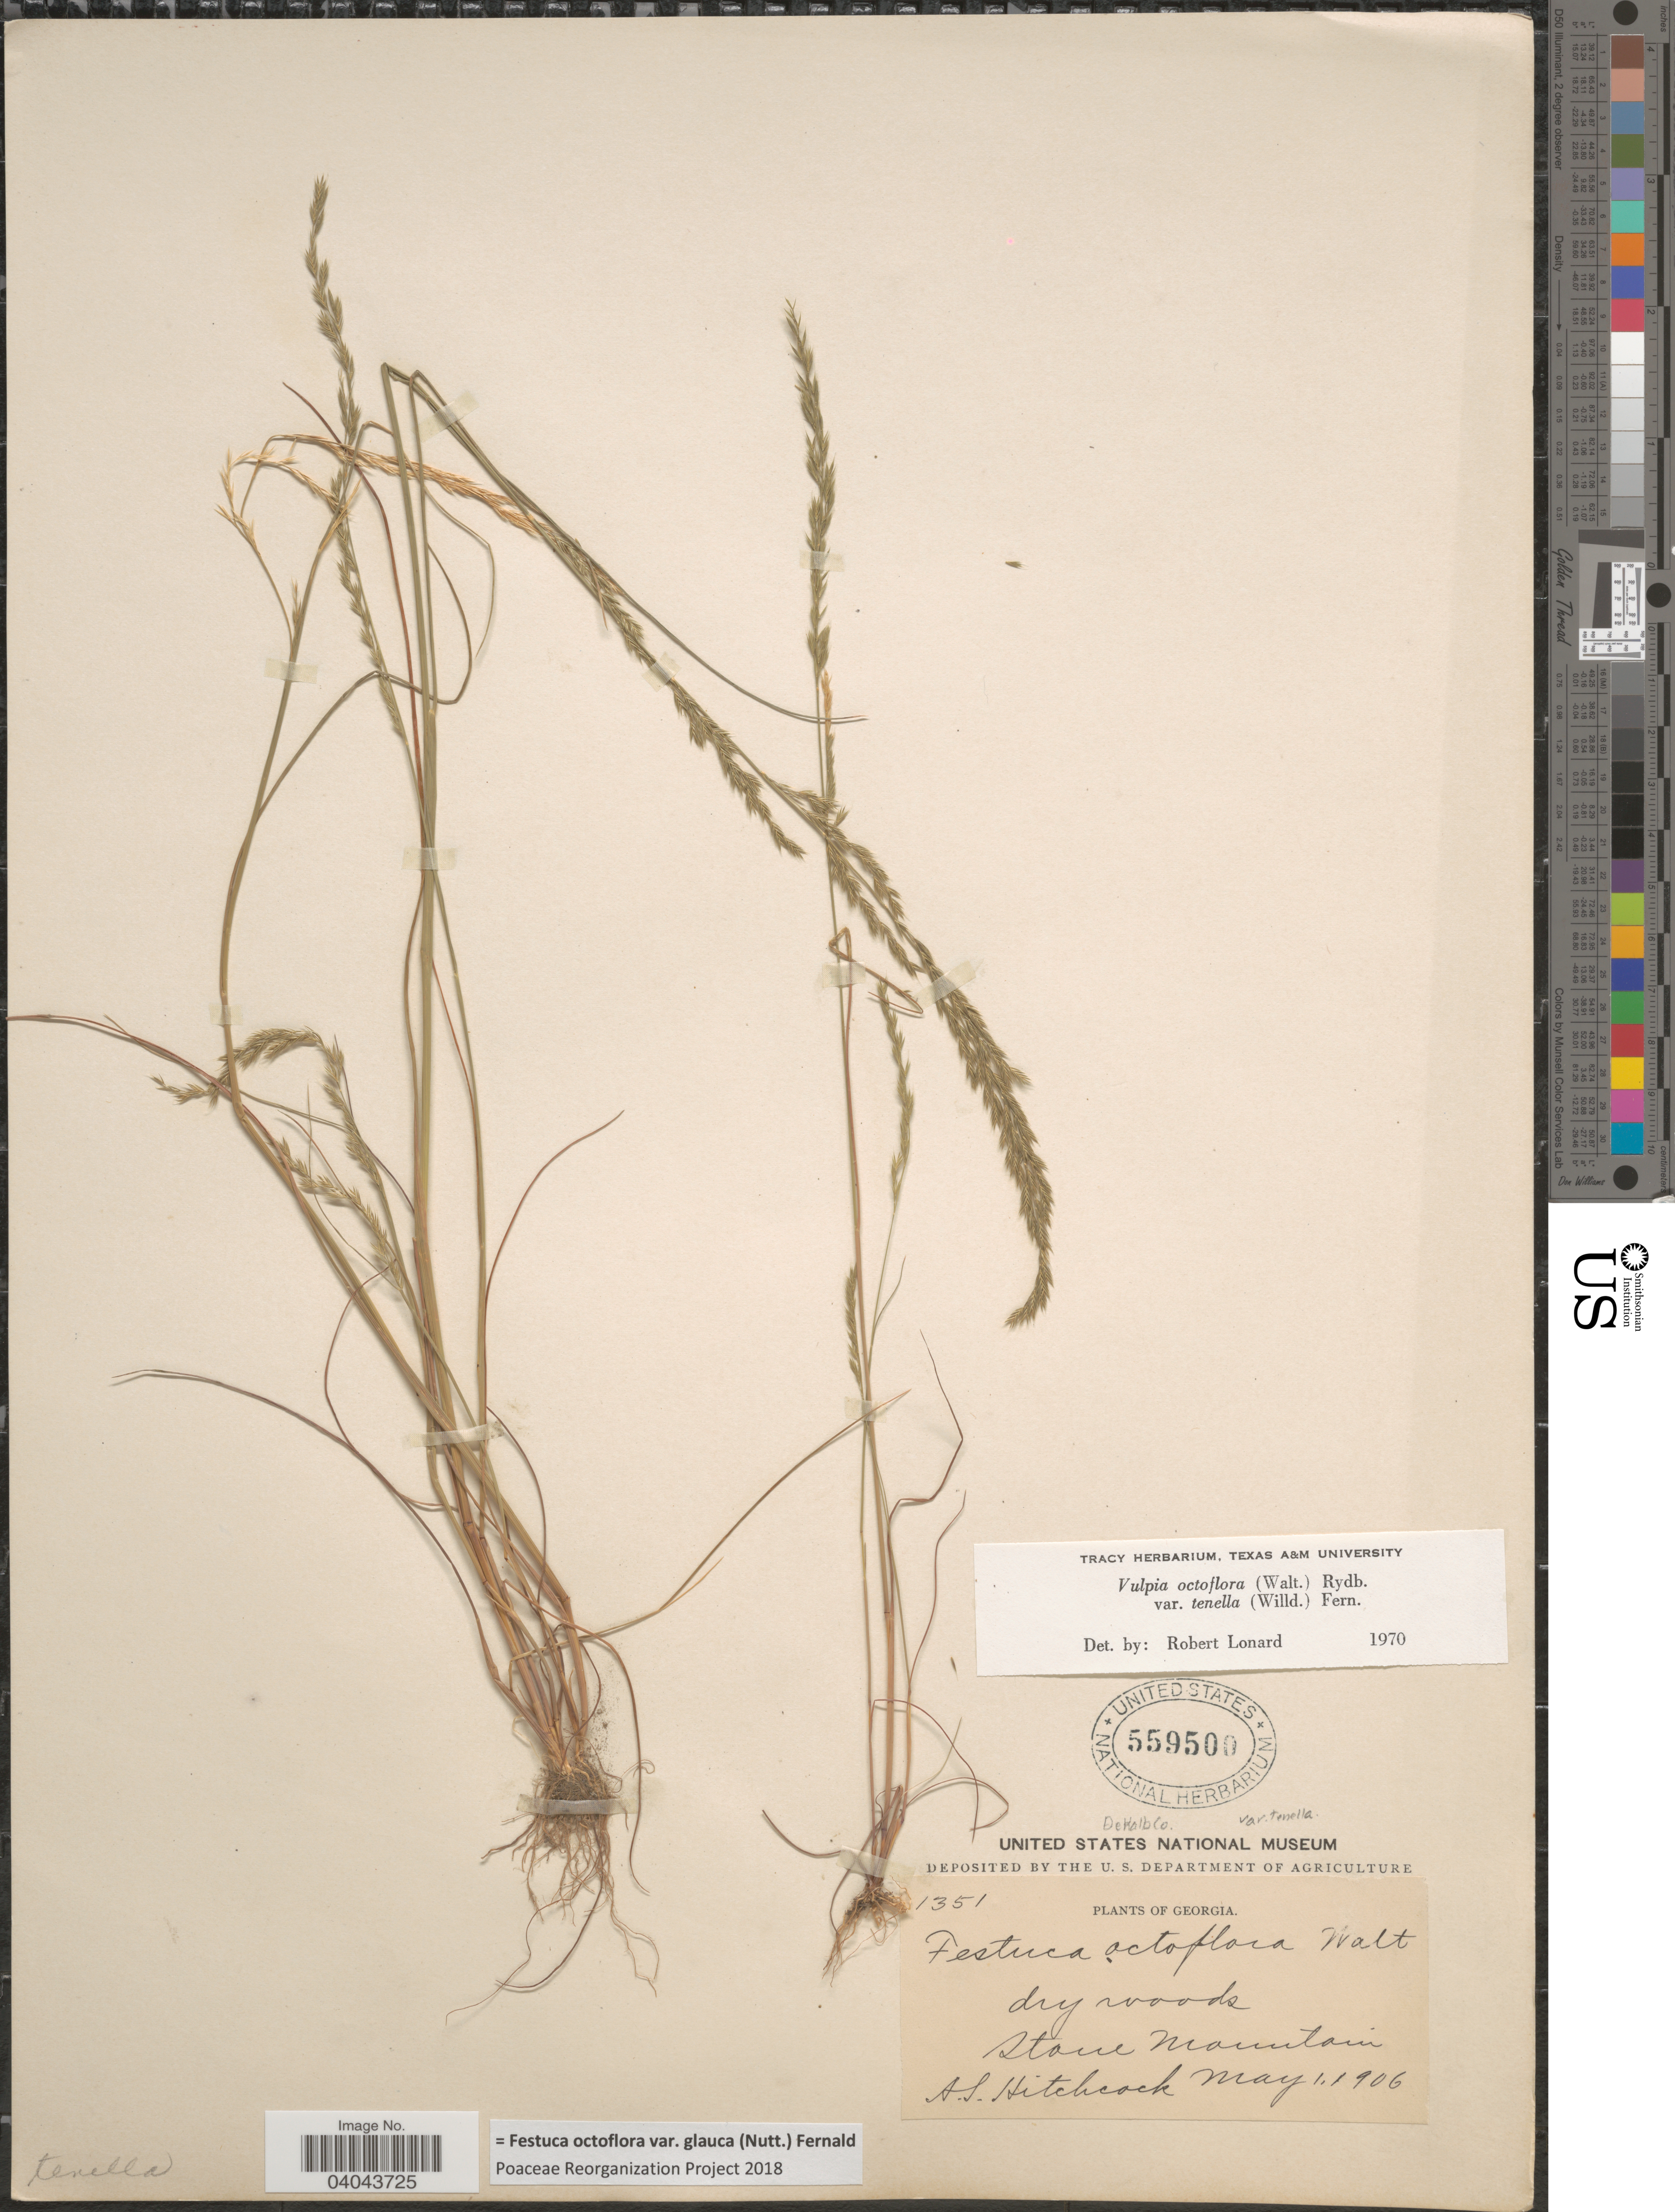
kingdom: Plantae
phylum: Tracheophyta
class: Liliopsida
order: Poales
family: Poaceae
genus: Festuca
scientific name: Festuca octoflora var. glauca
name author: (Nutt.) Fernald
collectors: A. S. Hitchcock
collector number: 1351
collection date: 1906-05-01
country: United States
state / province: Georgia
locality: De Kalb Co. Stone Mountain.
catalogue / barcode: US 559500